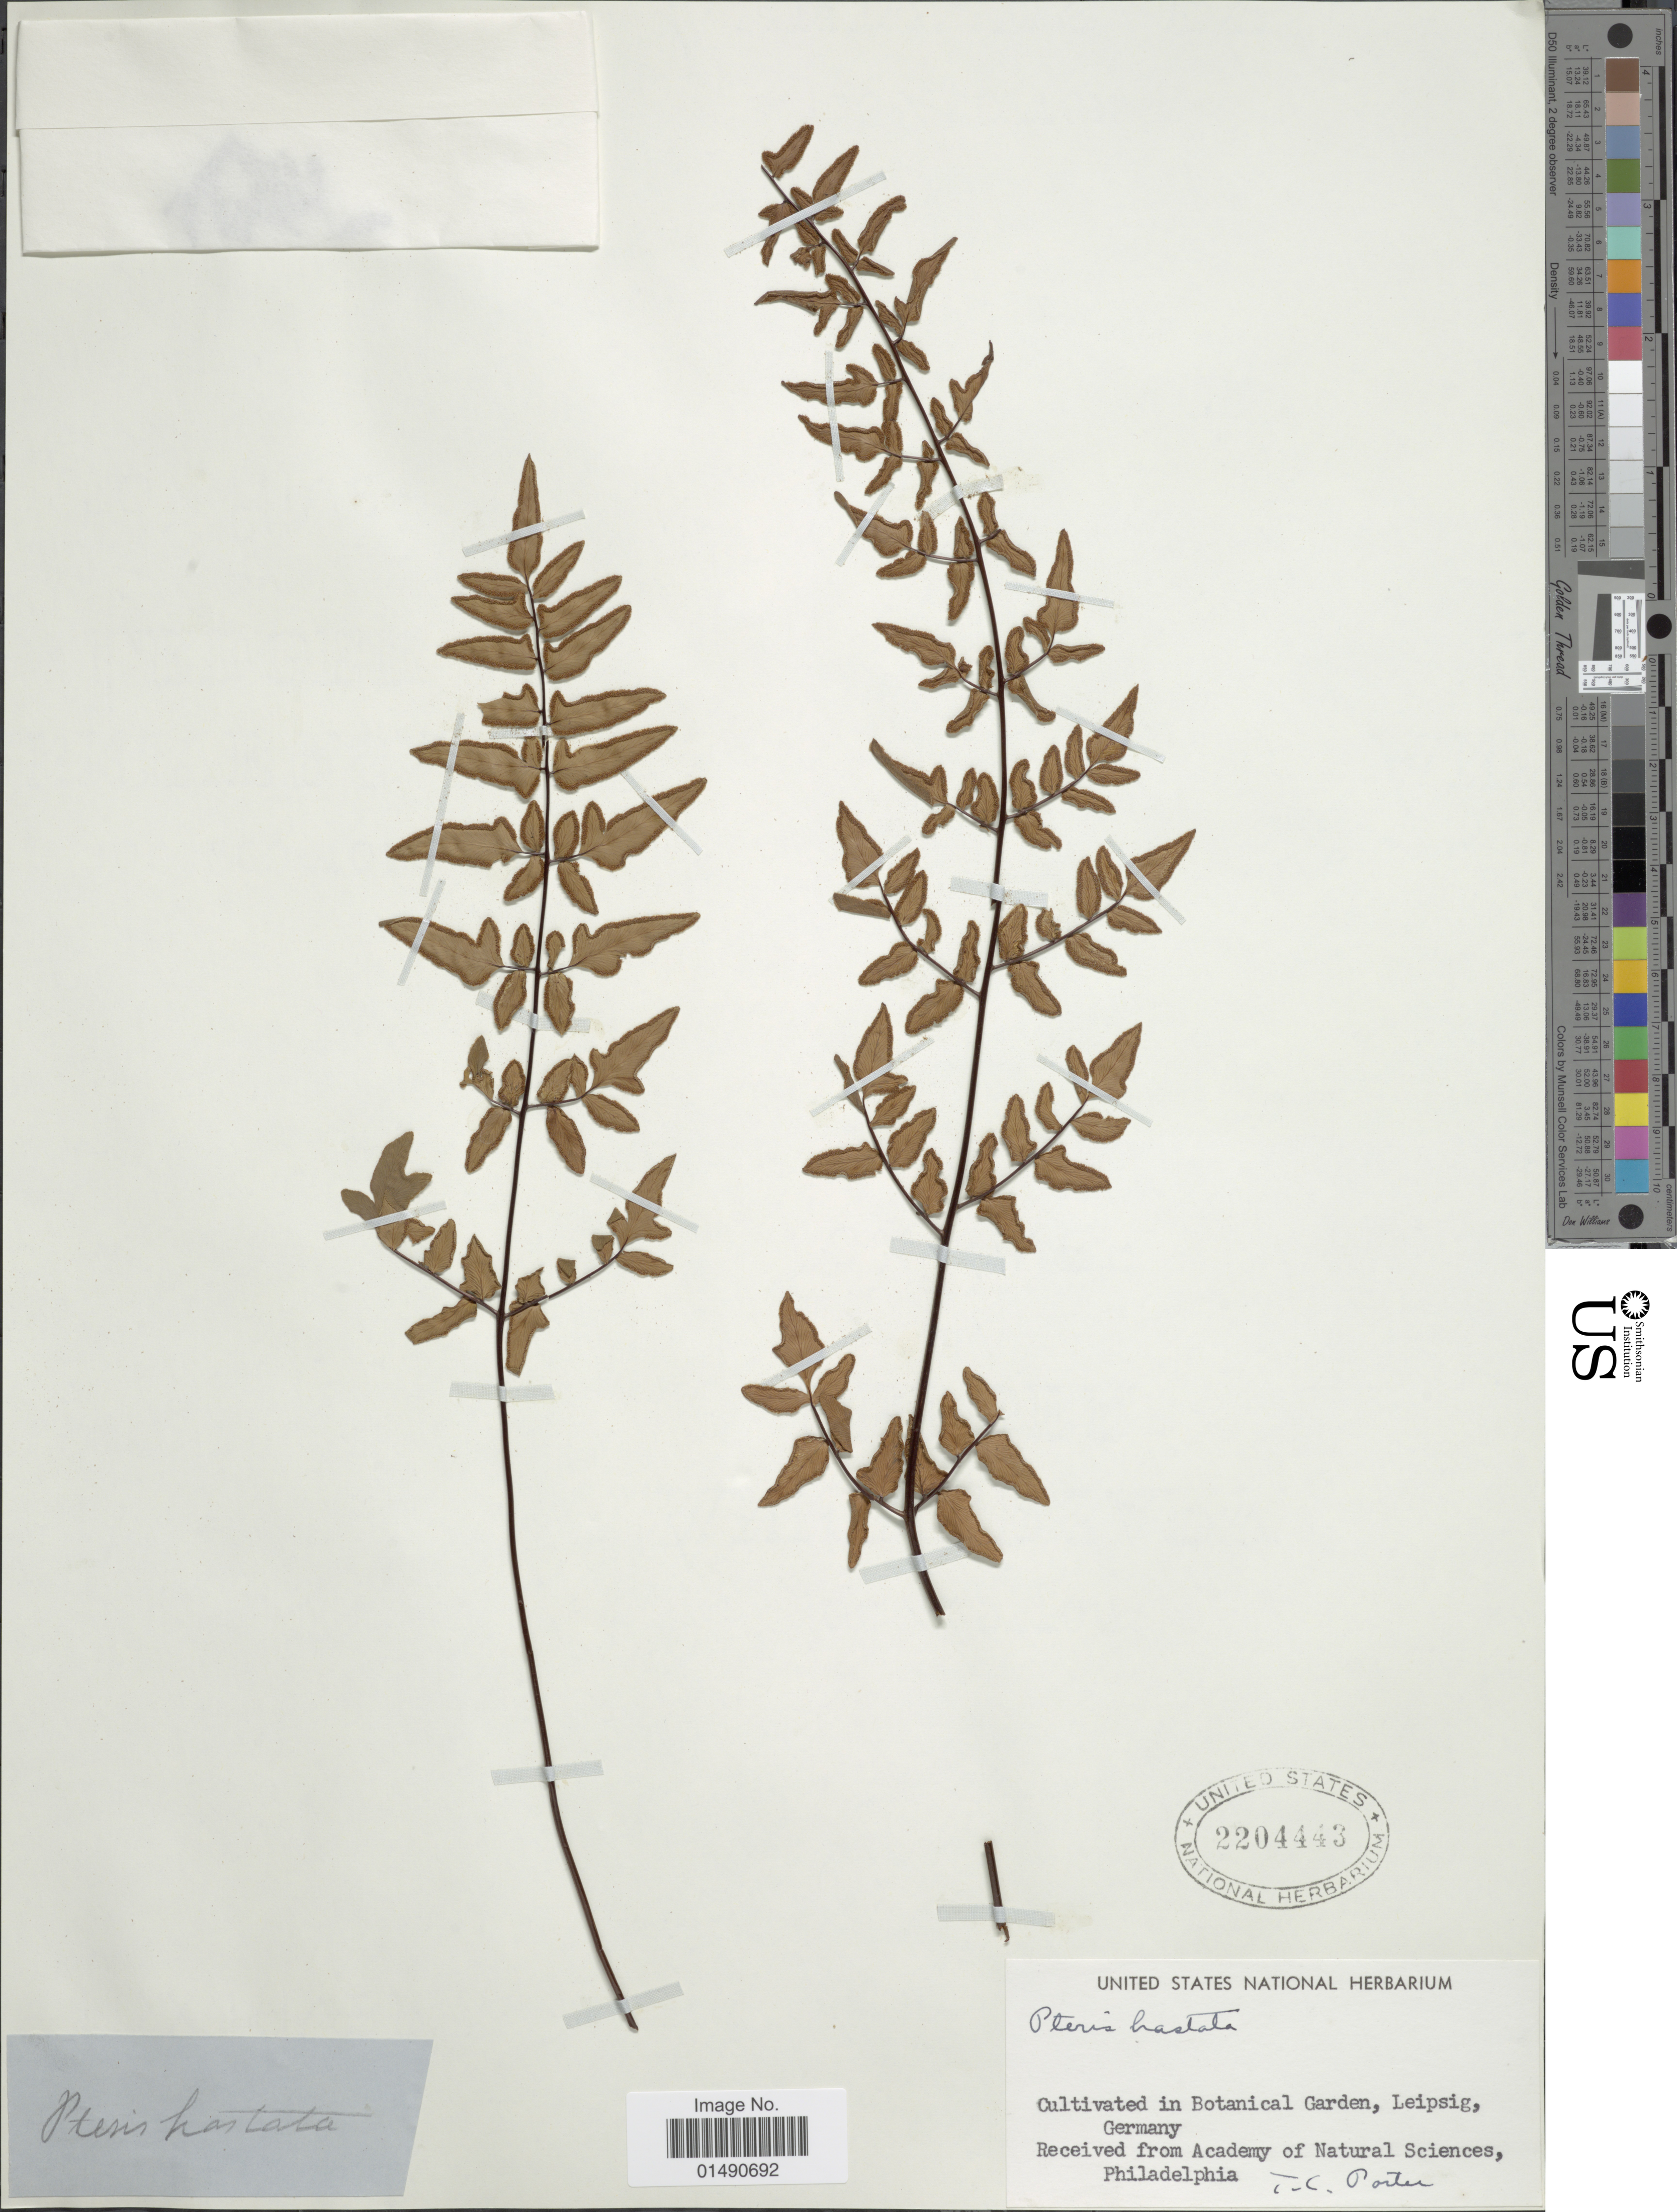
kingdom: Plantae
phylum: Tracheophyta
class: Polypodiopsida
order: Polypodiales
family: Pteridaceae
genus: Pellaea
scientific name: Pellaea viridis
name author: (Forssk.) Prantl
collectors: T. C. Porter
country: Germany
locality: Botanical Garden, Leipsig, Germany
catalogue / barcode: US 2204443